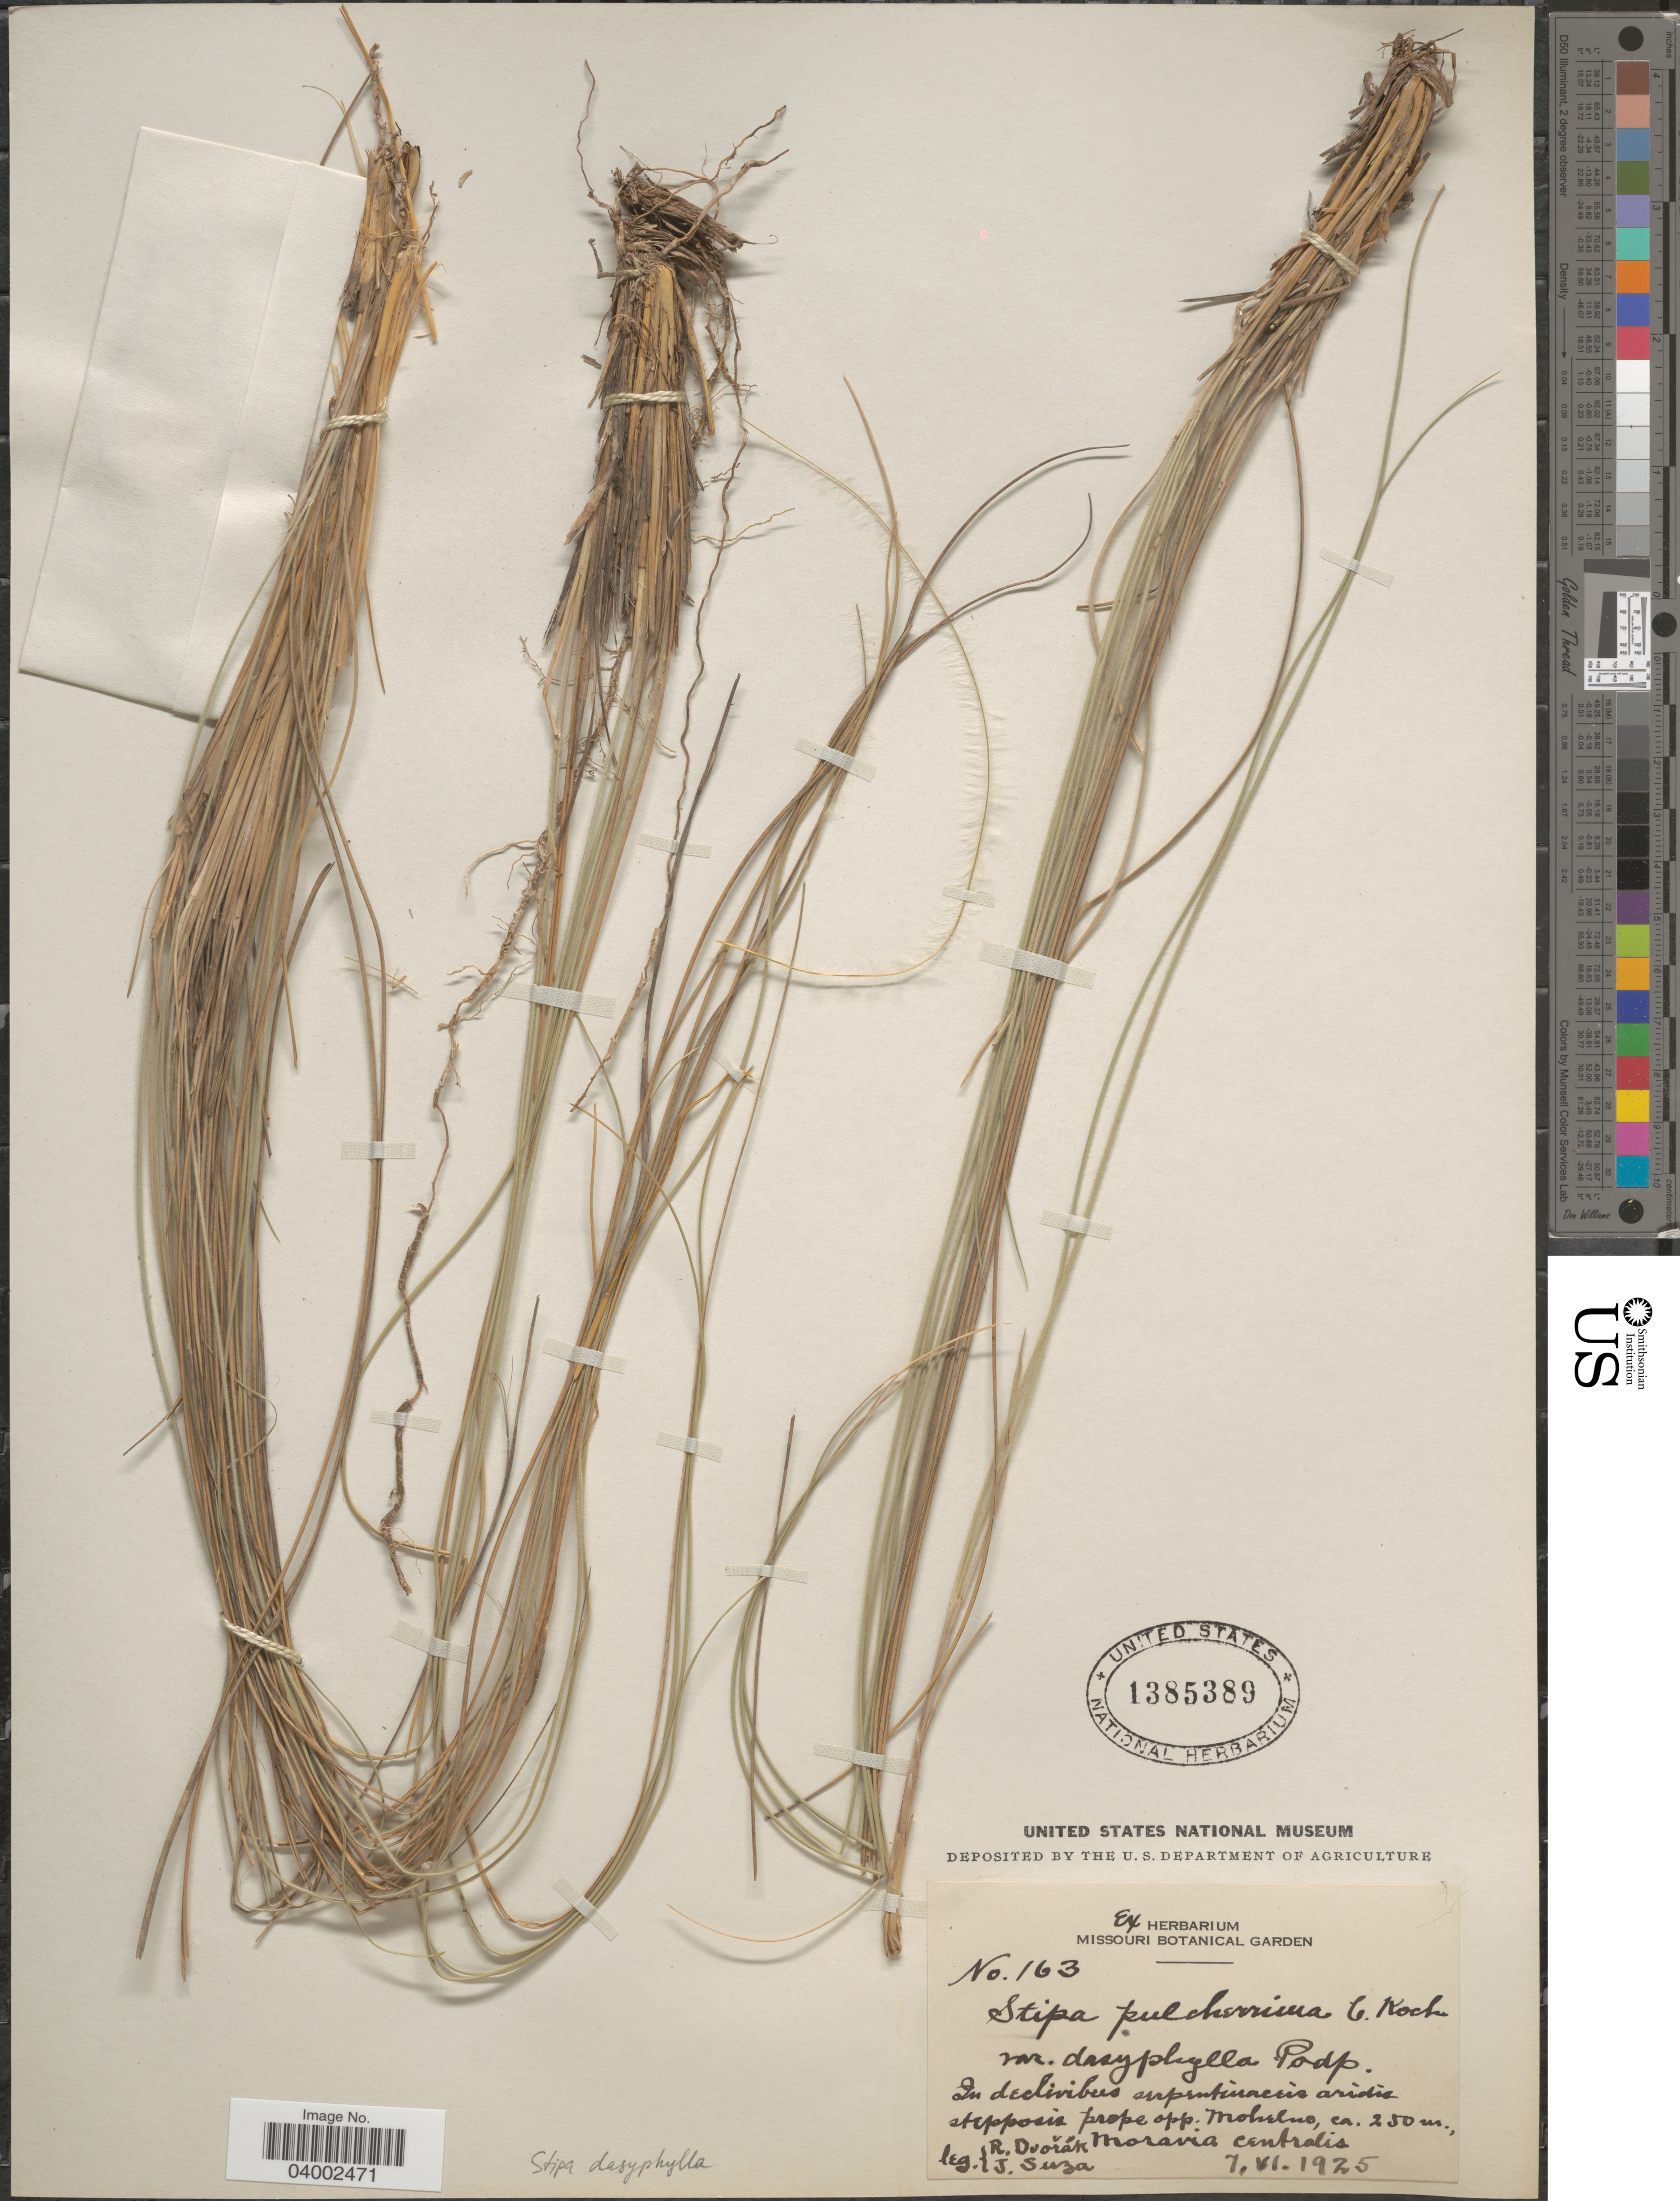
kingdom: Plantae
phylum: Tracheophyta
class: Liliopsida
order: Poales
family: Poaceae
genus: Stipa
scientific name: Stipa dasyphylla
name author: (Lindem.) Czern. ex Trautv.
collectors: R. Dvořák & J. Suza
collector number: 163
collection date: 1925-06-07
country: Czechia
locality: Trebíc, in declivibus serpentinaceis aridis stepposis prope opp. Mohelno. Moravia Centralis.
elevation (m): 250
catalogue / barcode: US 1385389